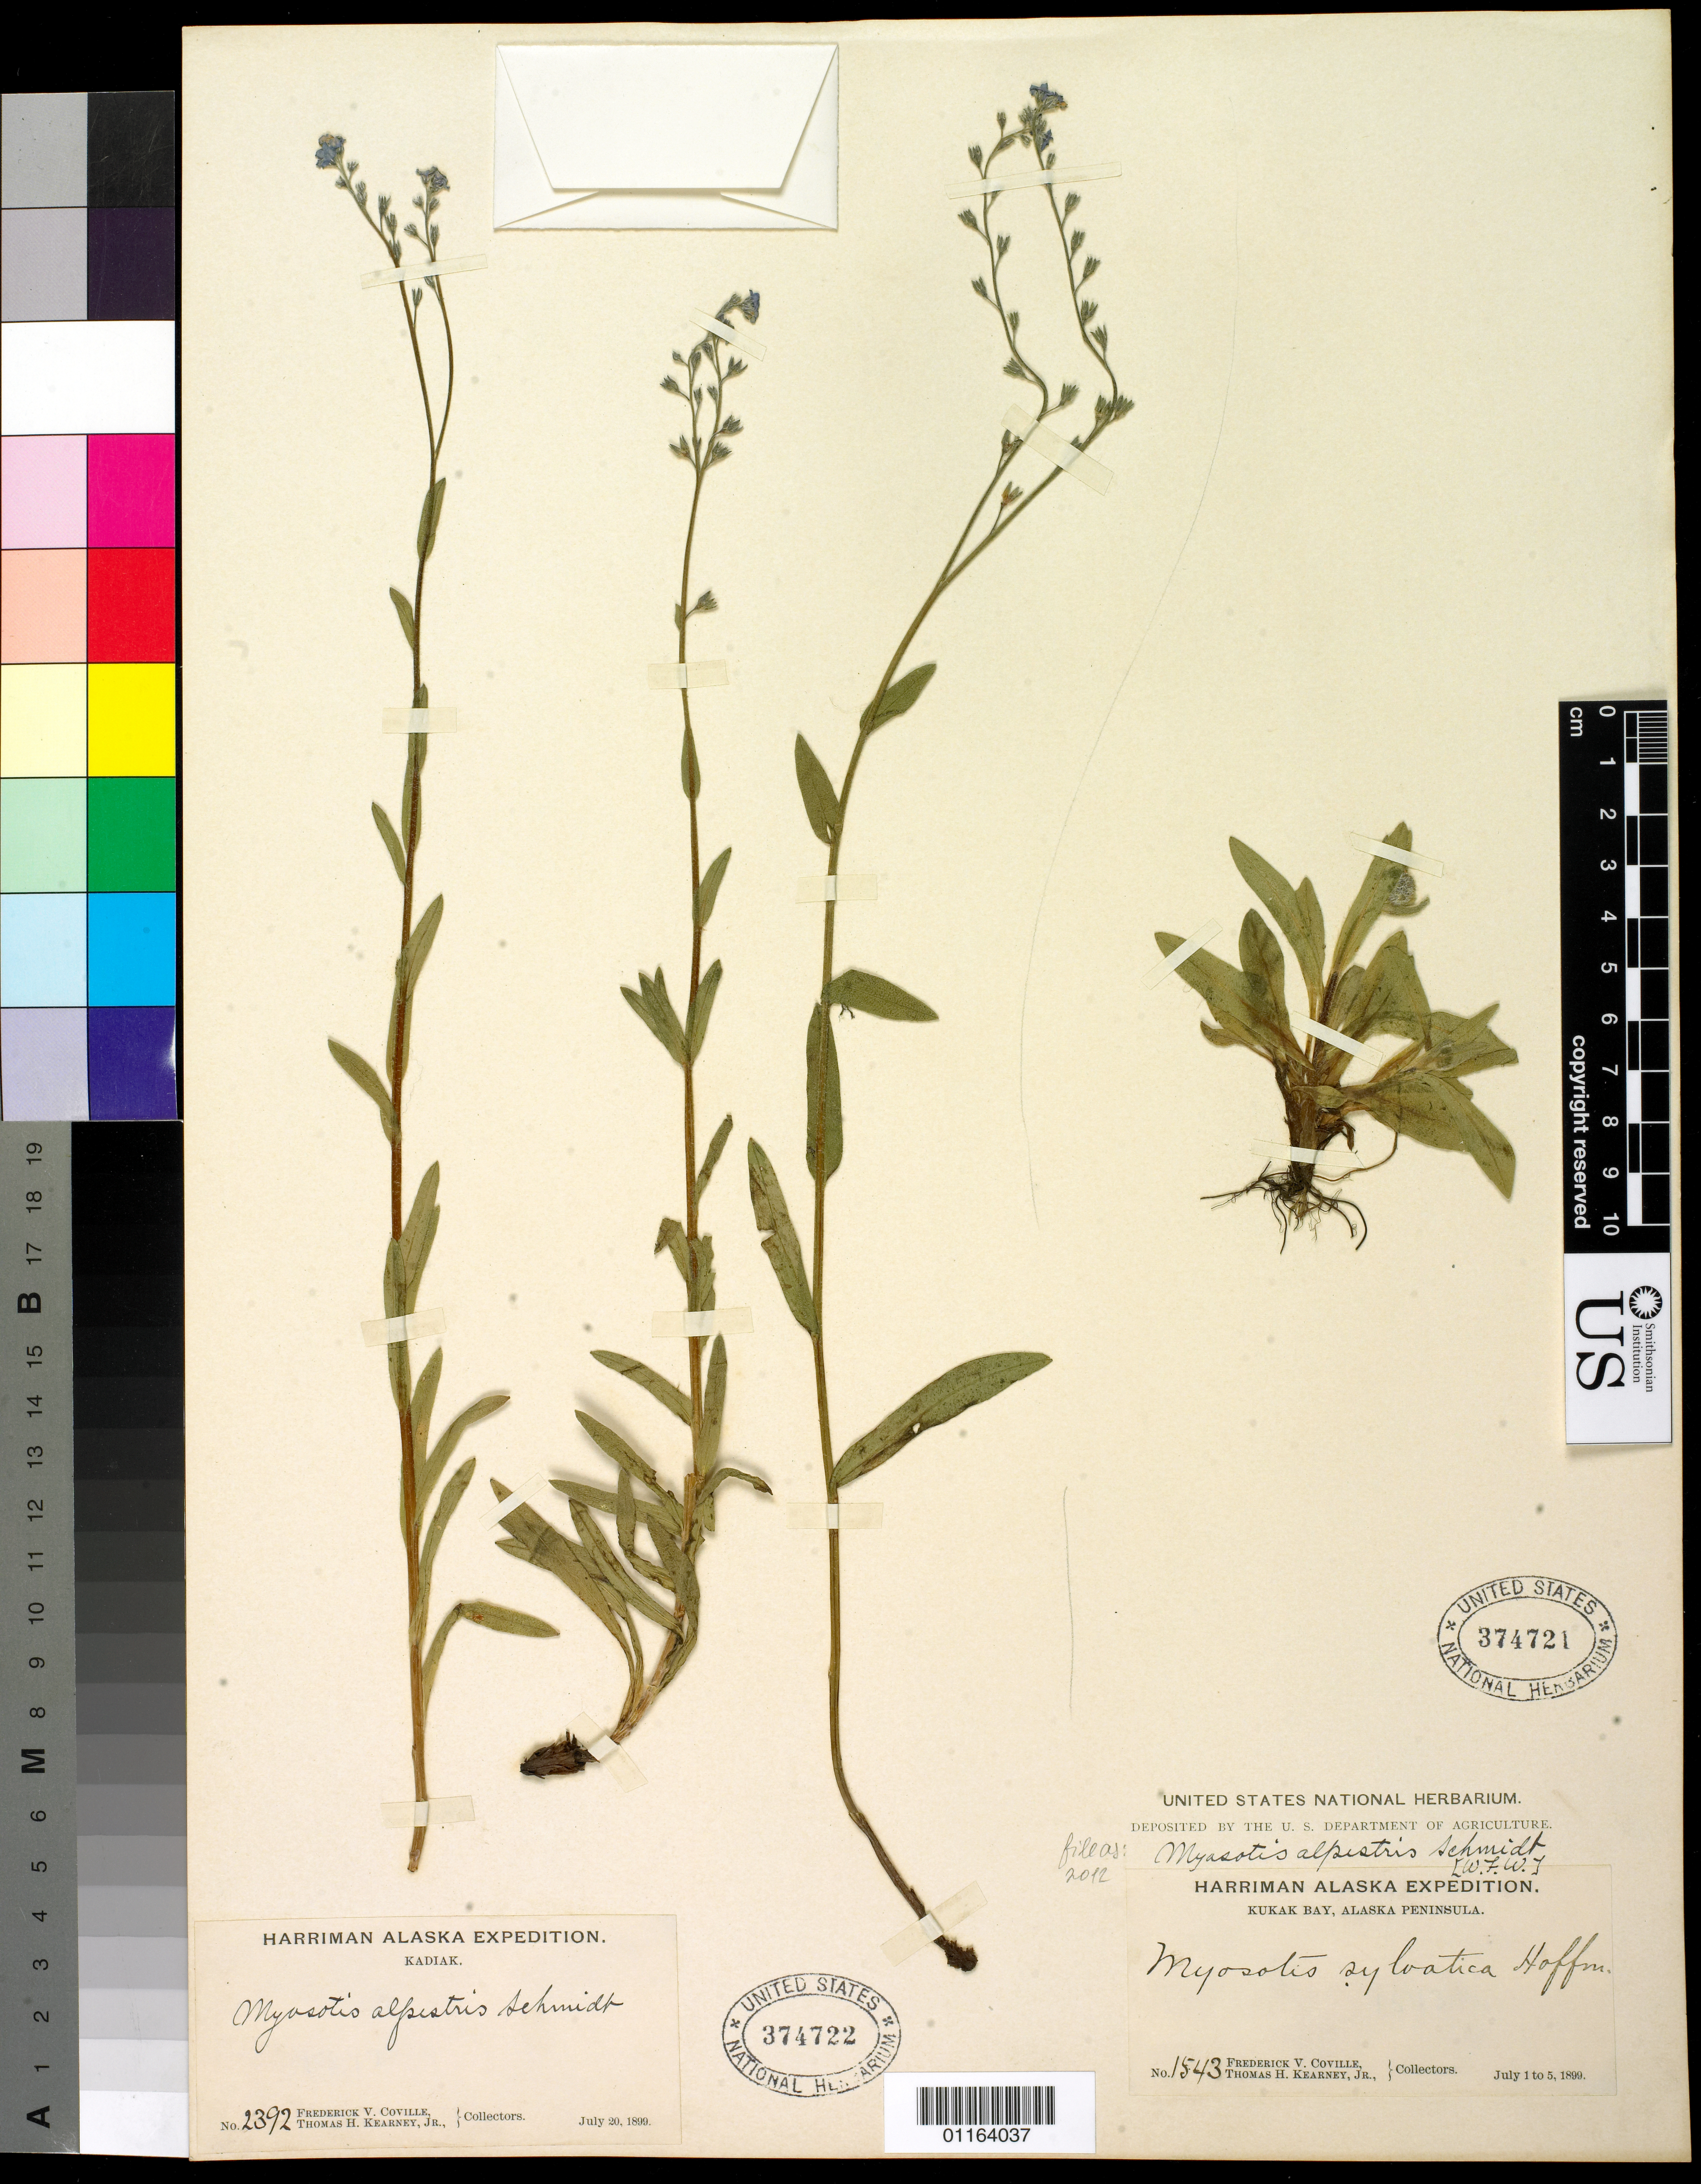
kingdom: Plantae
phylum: Tracheophyta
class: Magnoliopsida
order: Boraginales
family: Boraginaceae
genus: Myosotis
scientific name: Myosotis alpestris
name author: F.W. Schmidt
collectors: F. V. Coville & T. H. Kearney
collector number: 1543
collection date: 1899-07-01/1899-07-05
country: United States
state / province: Alaska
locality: Kukak Bay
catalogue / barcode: US 374721